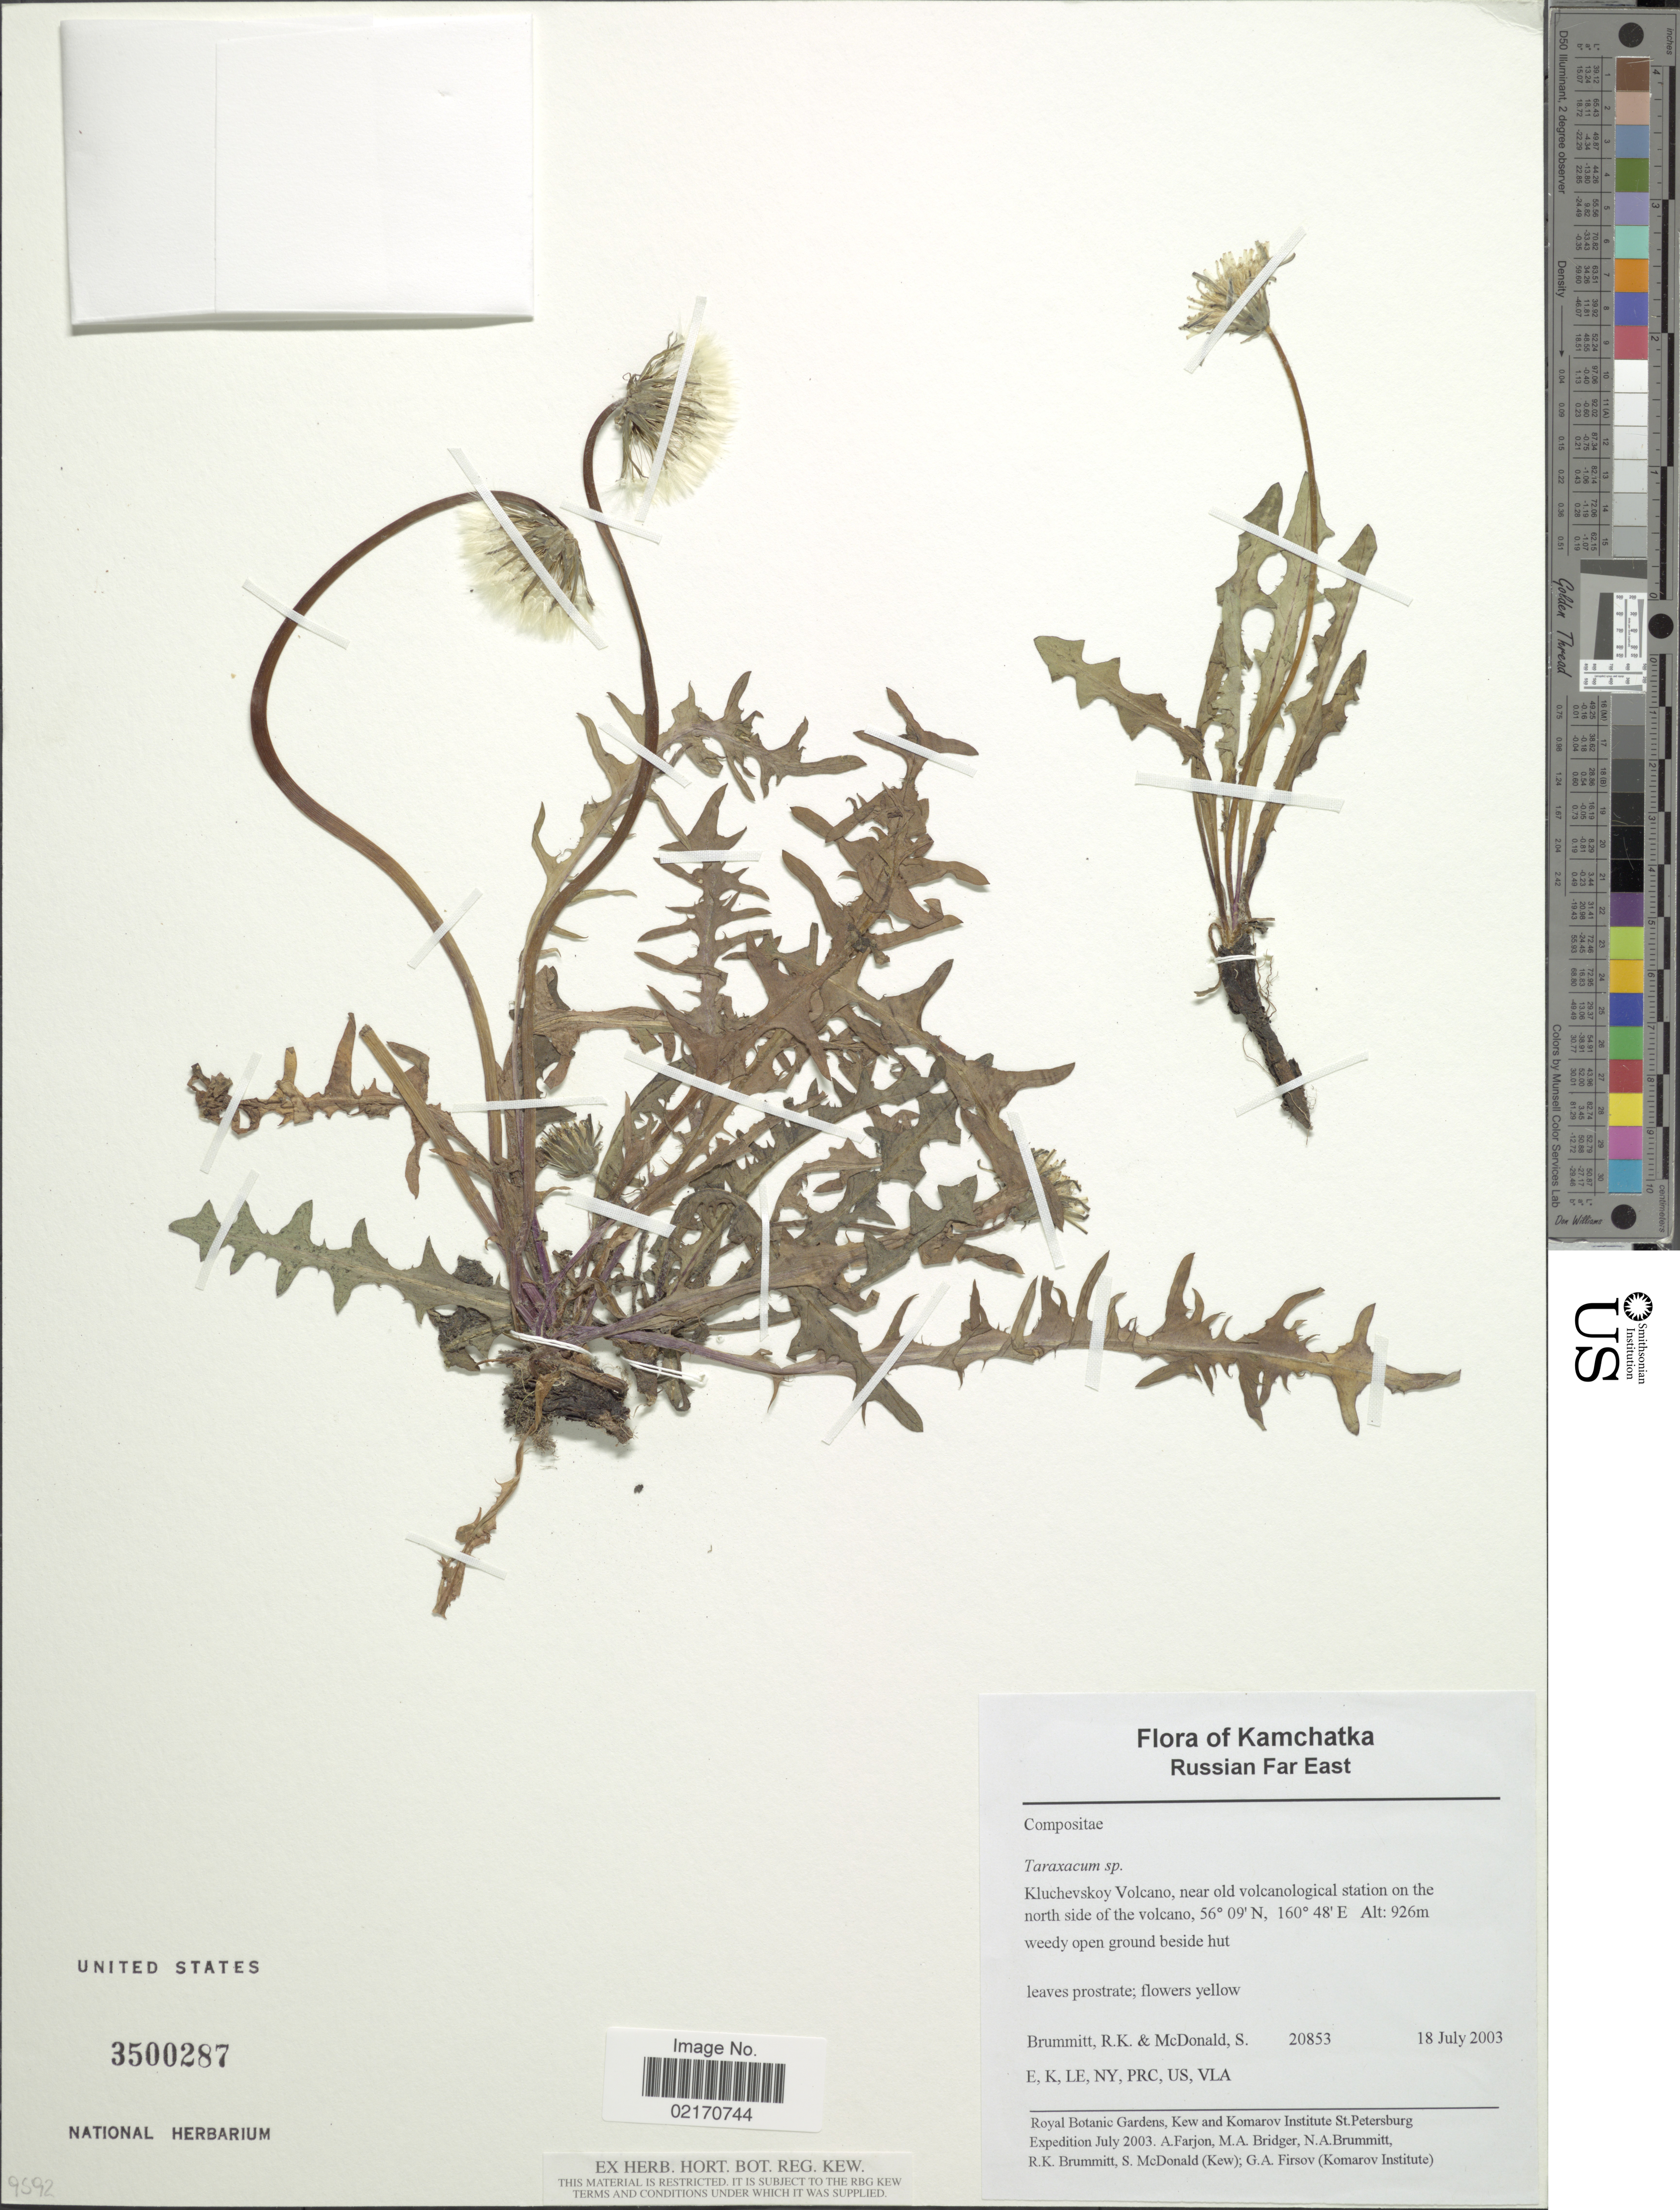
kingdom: Plantae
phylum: Tracheophyta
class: Magnoliopsida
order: Asterales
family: Asteraceae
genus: Taraxacum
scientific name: Taraxacum sp.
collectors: R. Brummitt & S. McDonald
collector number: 20853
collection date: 2003-07-18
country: Russian Federation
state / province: Kamchatka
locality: Russian Far East, Kluchevskoy Volcano, near old volcanological station on the north side of the volcano.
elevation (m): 926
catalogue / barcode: US 3500287